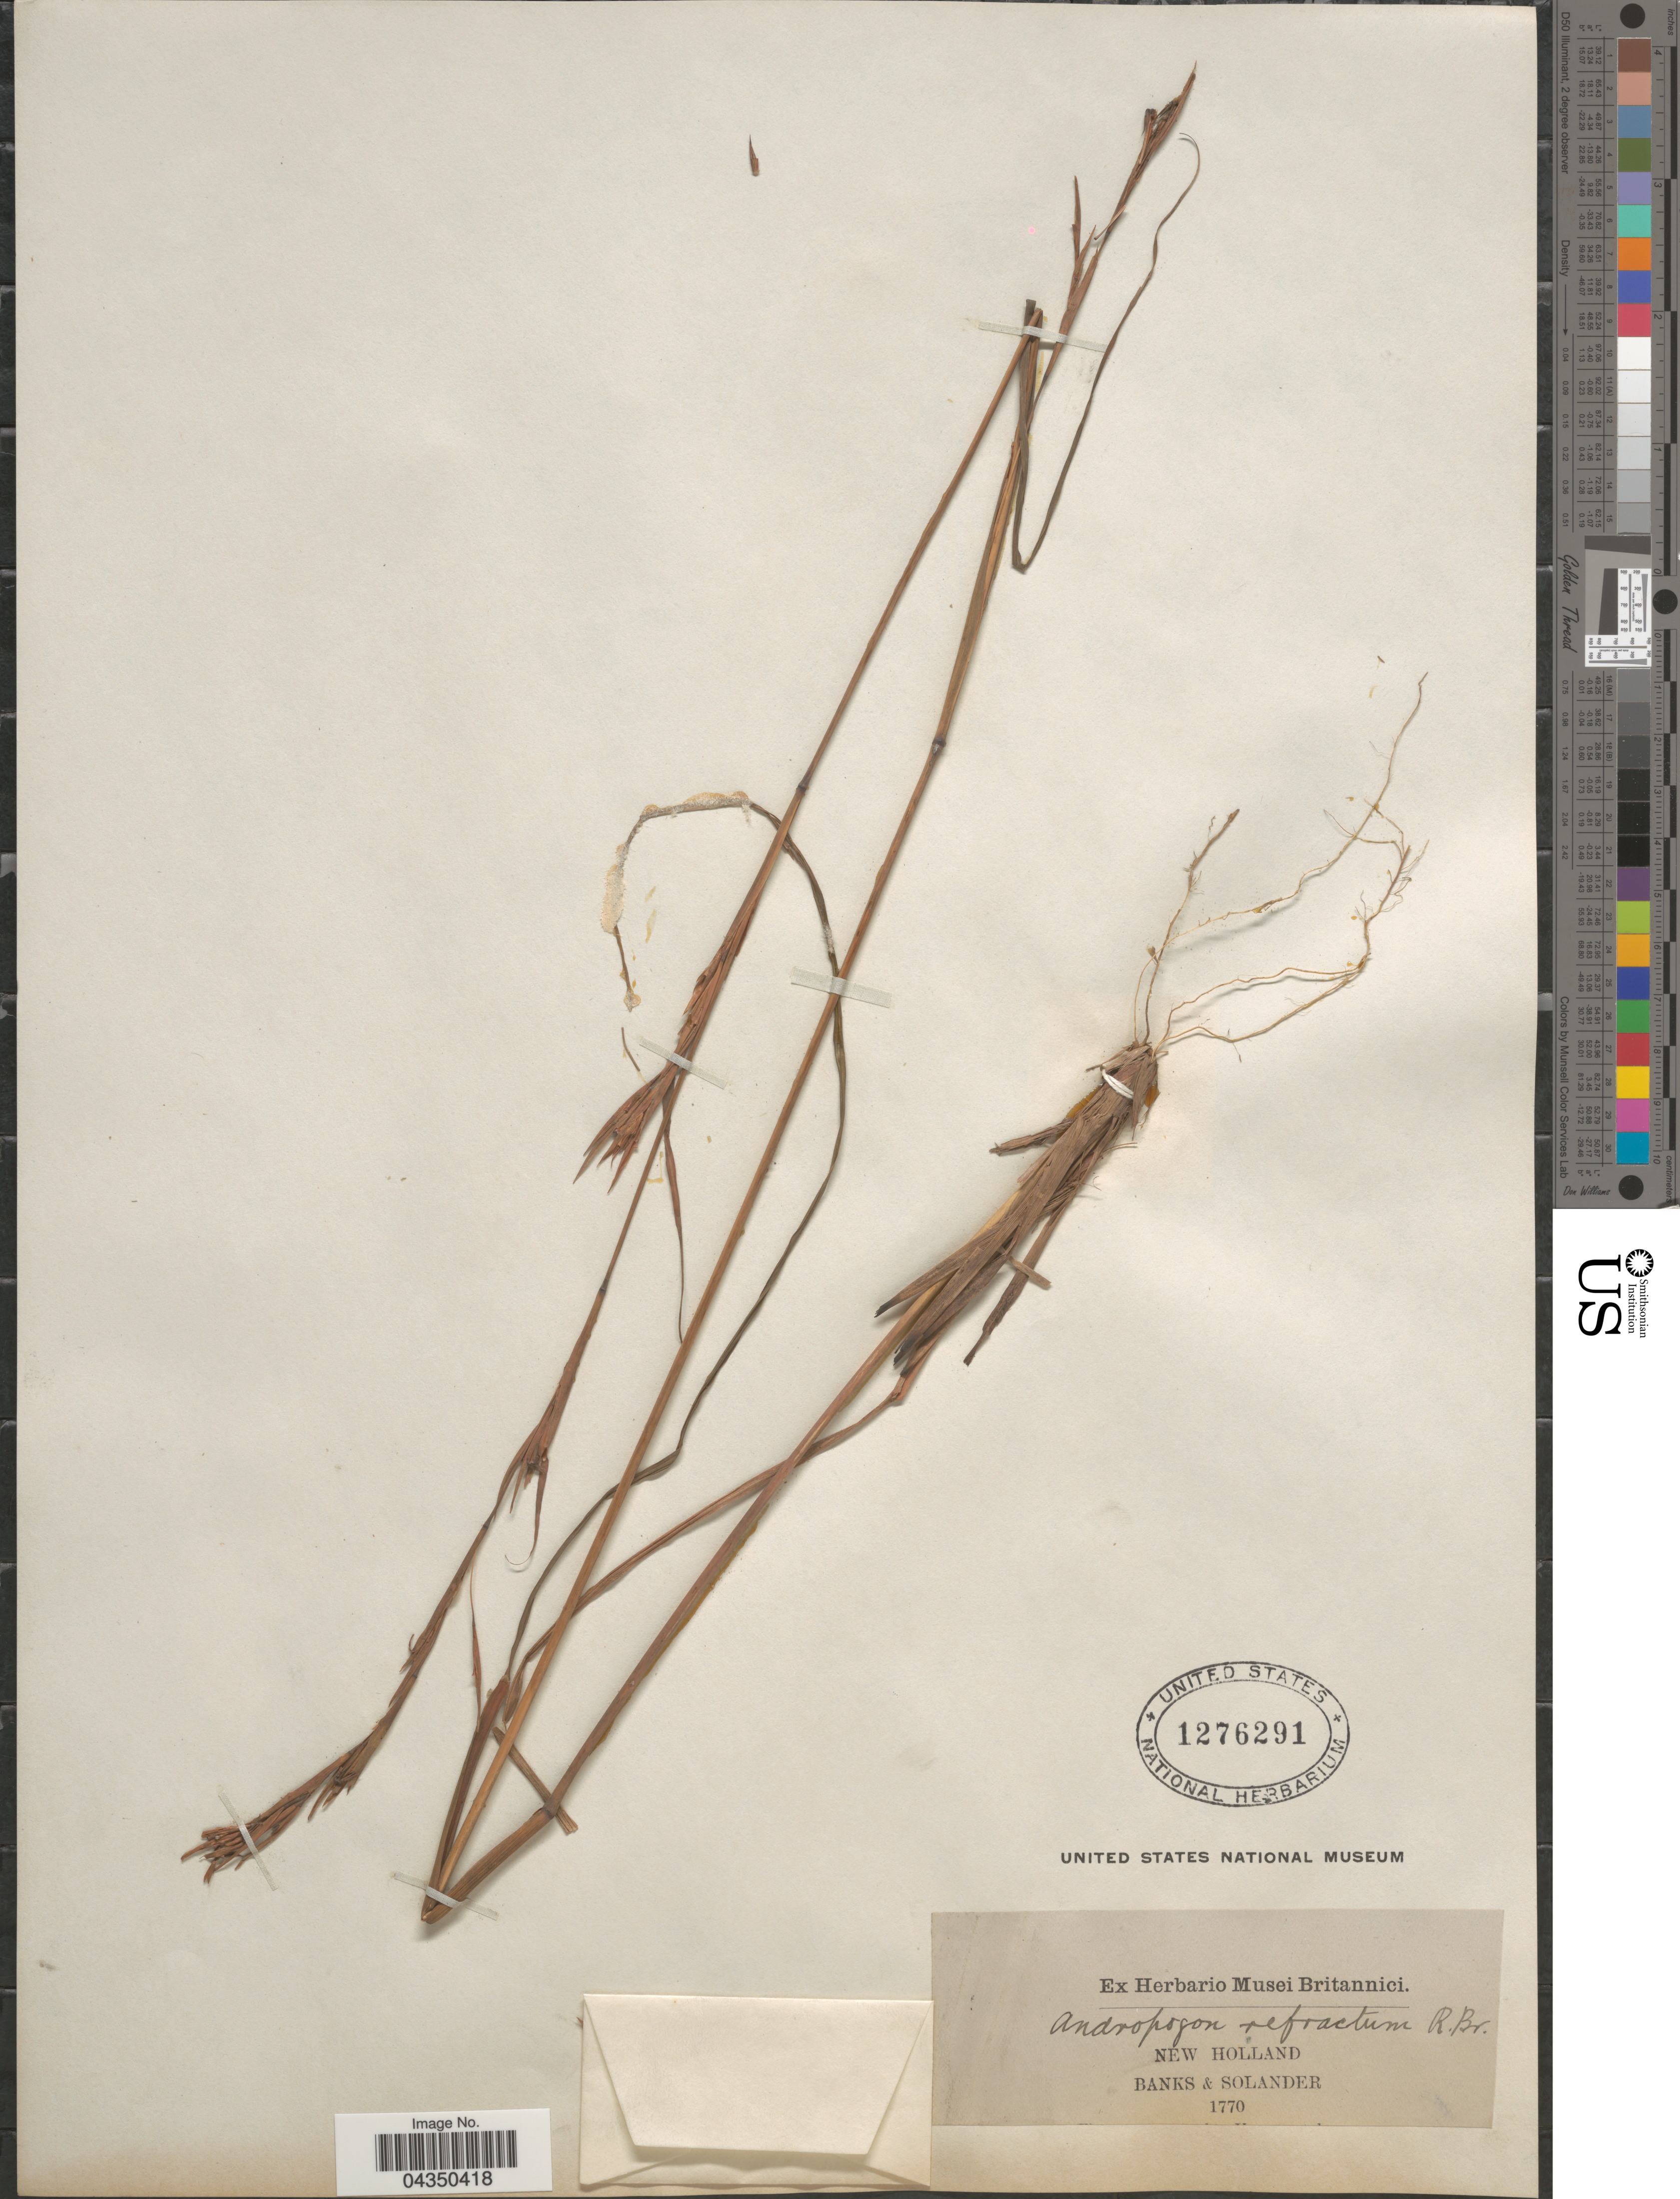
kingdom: Plantae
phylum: Tracheophyta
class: Liliopsida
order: Poales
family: Poaceae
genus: Cymbopogon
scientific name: Cymbopogon refractus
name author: (R. Br.) A. Camus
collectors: -- Banks & -- Solander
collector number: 1770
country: Australia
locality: New Holland.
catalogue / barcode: US 1276291